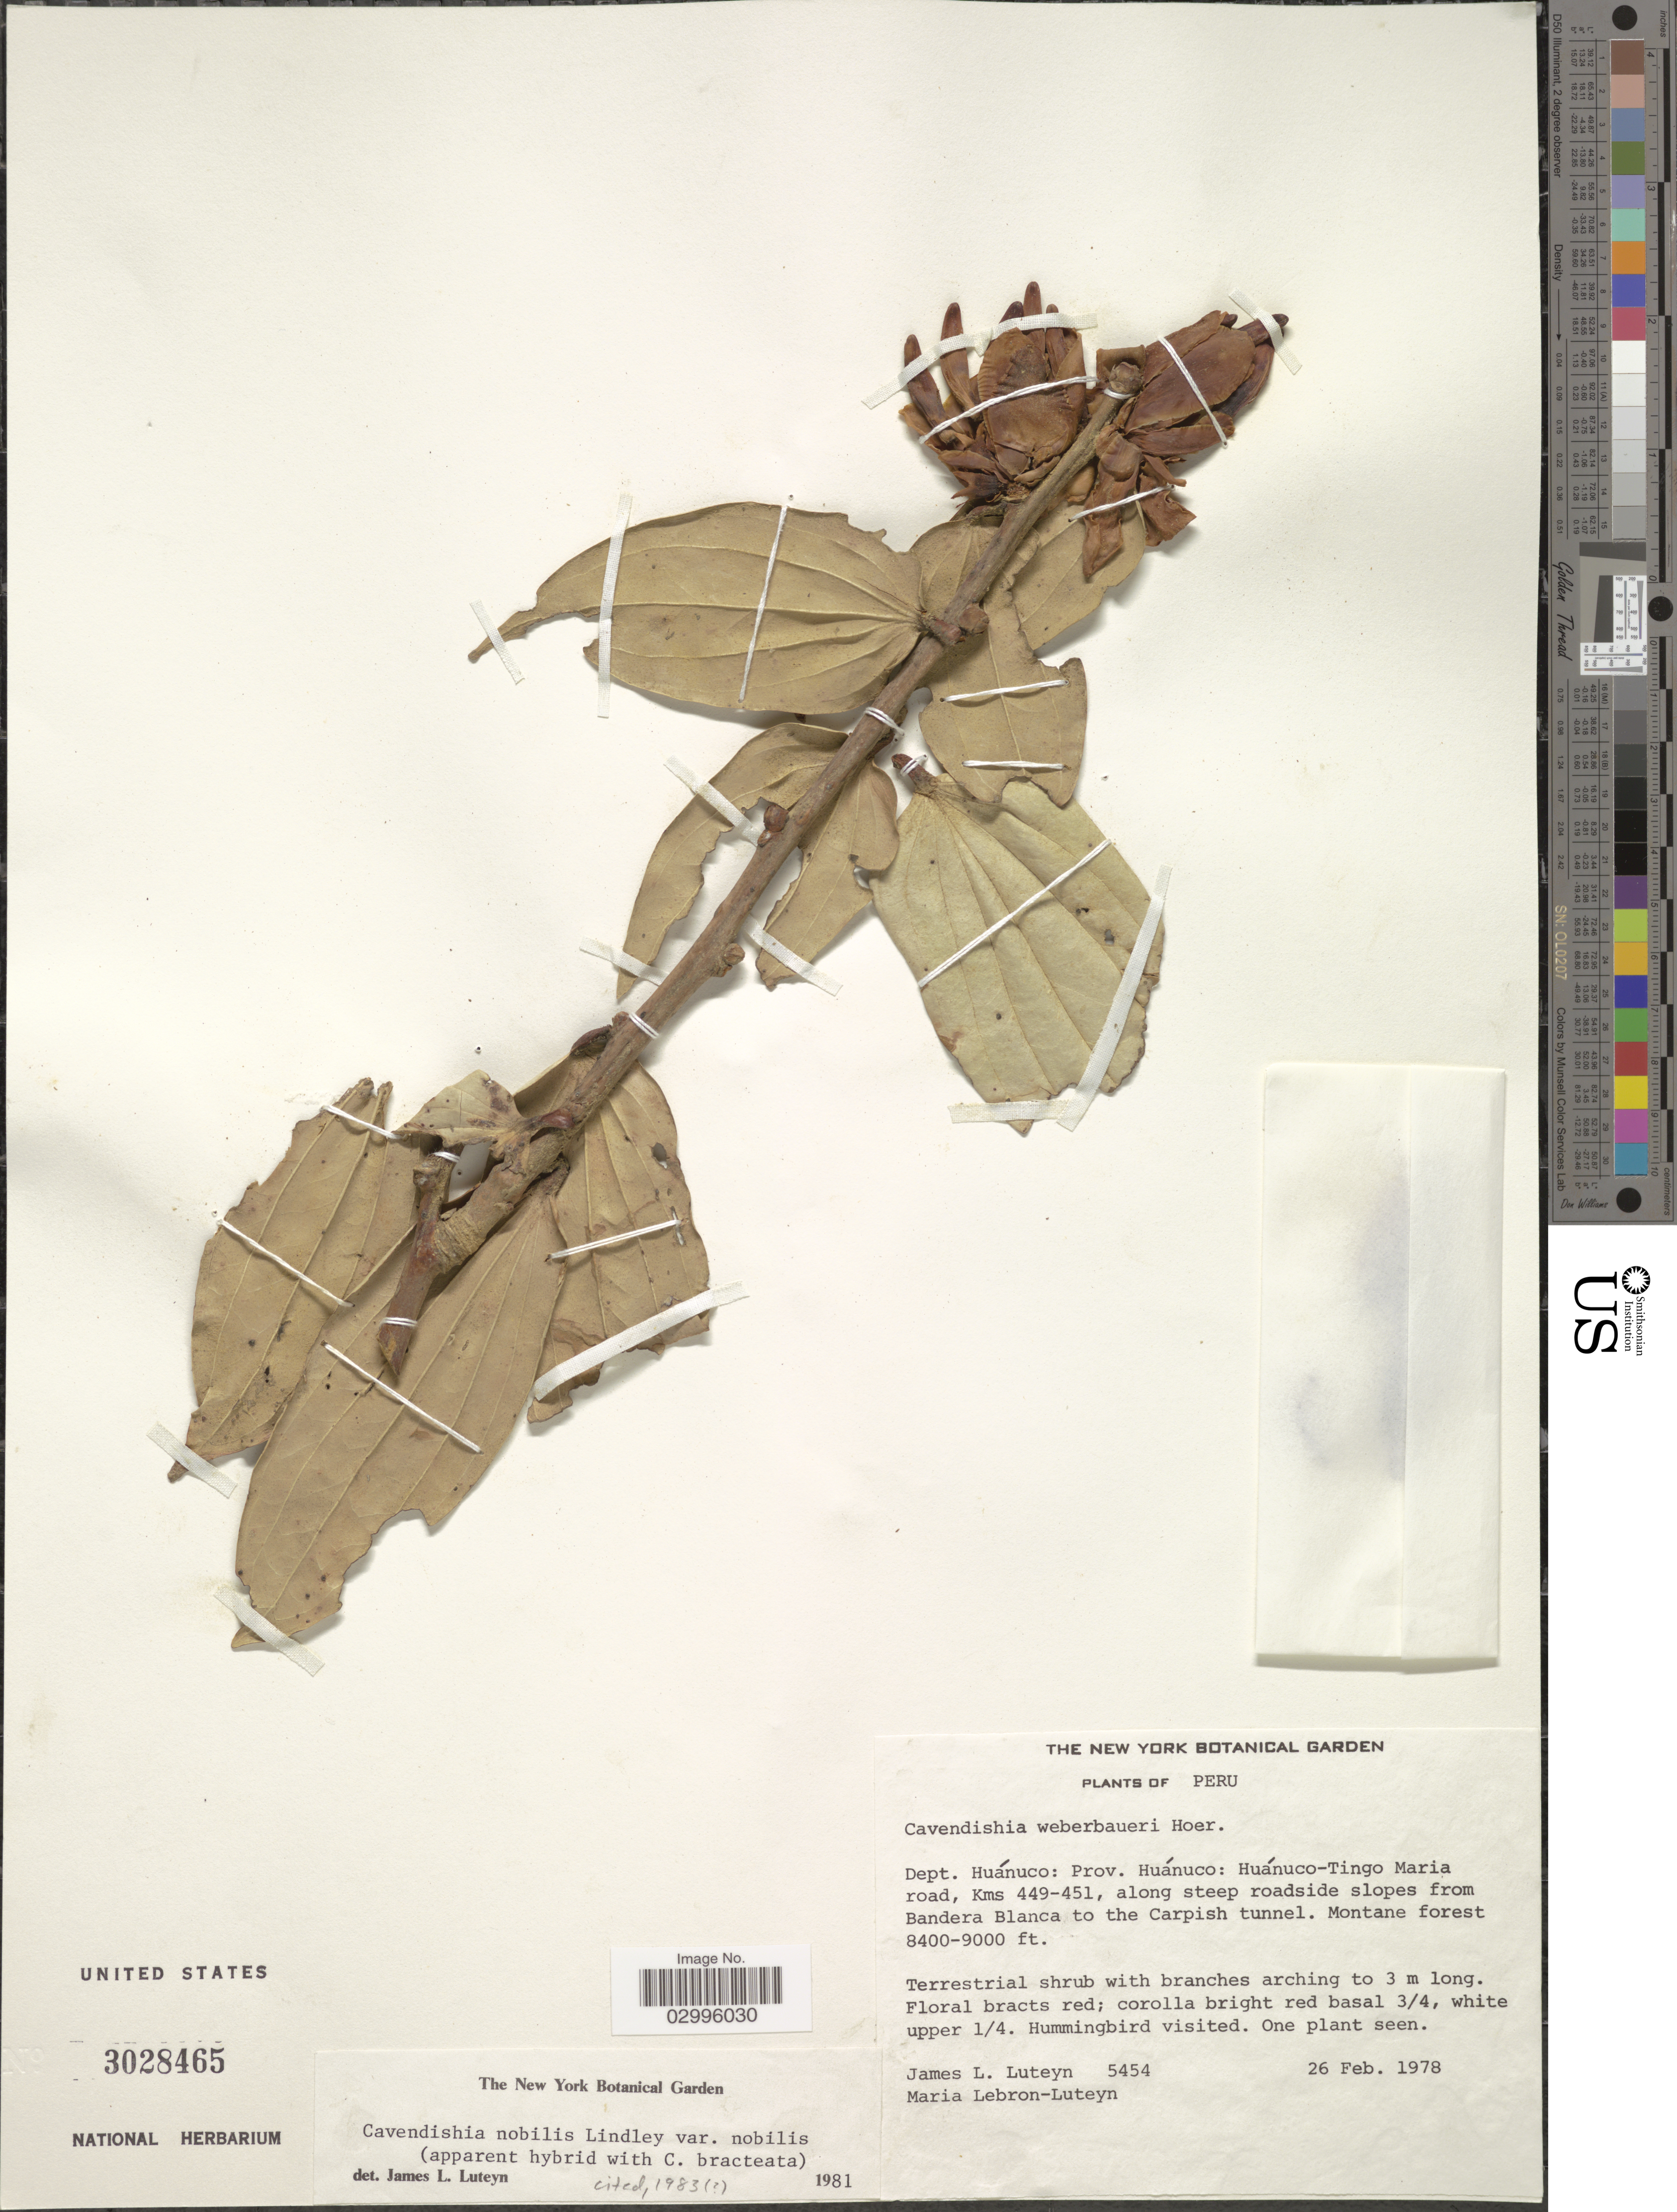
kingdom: Plantae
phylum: Tracheophyta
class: Magnoliopsida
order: Ericales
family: Ericaceae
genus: Cavendishia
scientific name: Cavendishia nobilis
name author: (Benth.) Lindl.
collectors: J. Luteyn & M. L. Lebrón-Luteyn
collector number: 5454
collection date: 1978-02-26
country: Peru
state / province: Huánuco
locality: Dept. Huánuco. Prov. Huánuco: Huánuco-Tingo Maria road, Kms 449-451, along steep roadside slopes from Bandera Blanca to the Carpish tunnel.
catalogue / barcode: US 3028465